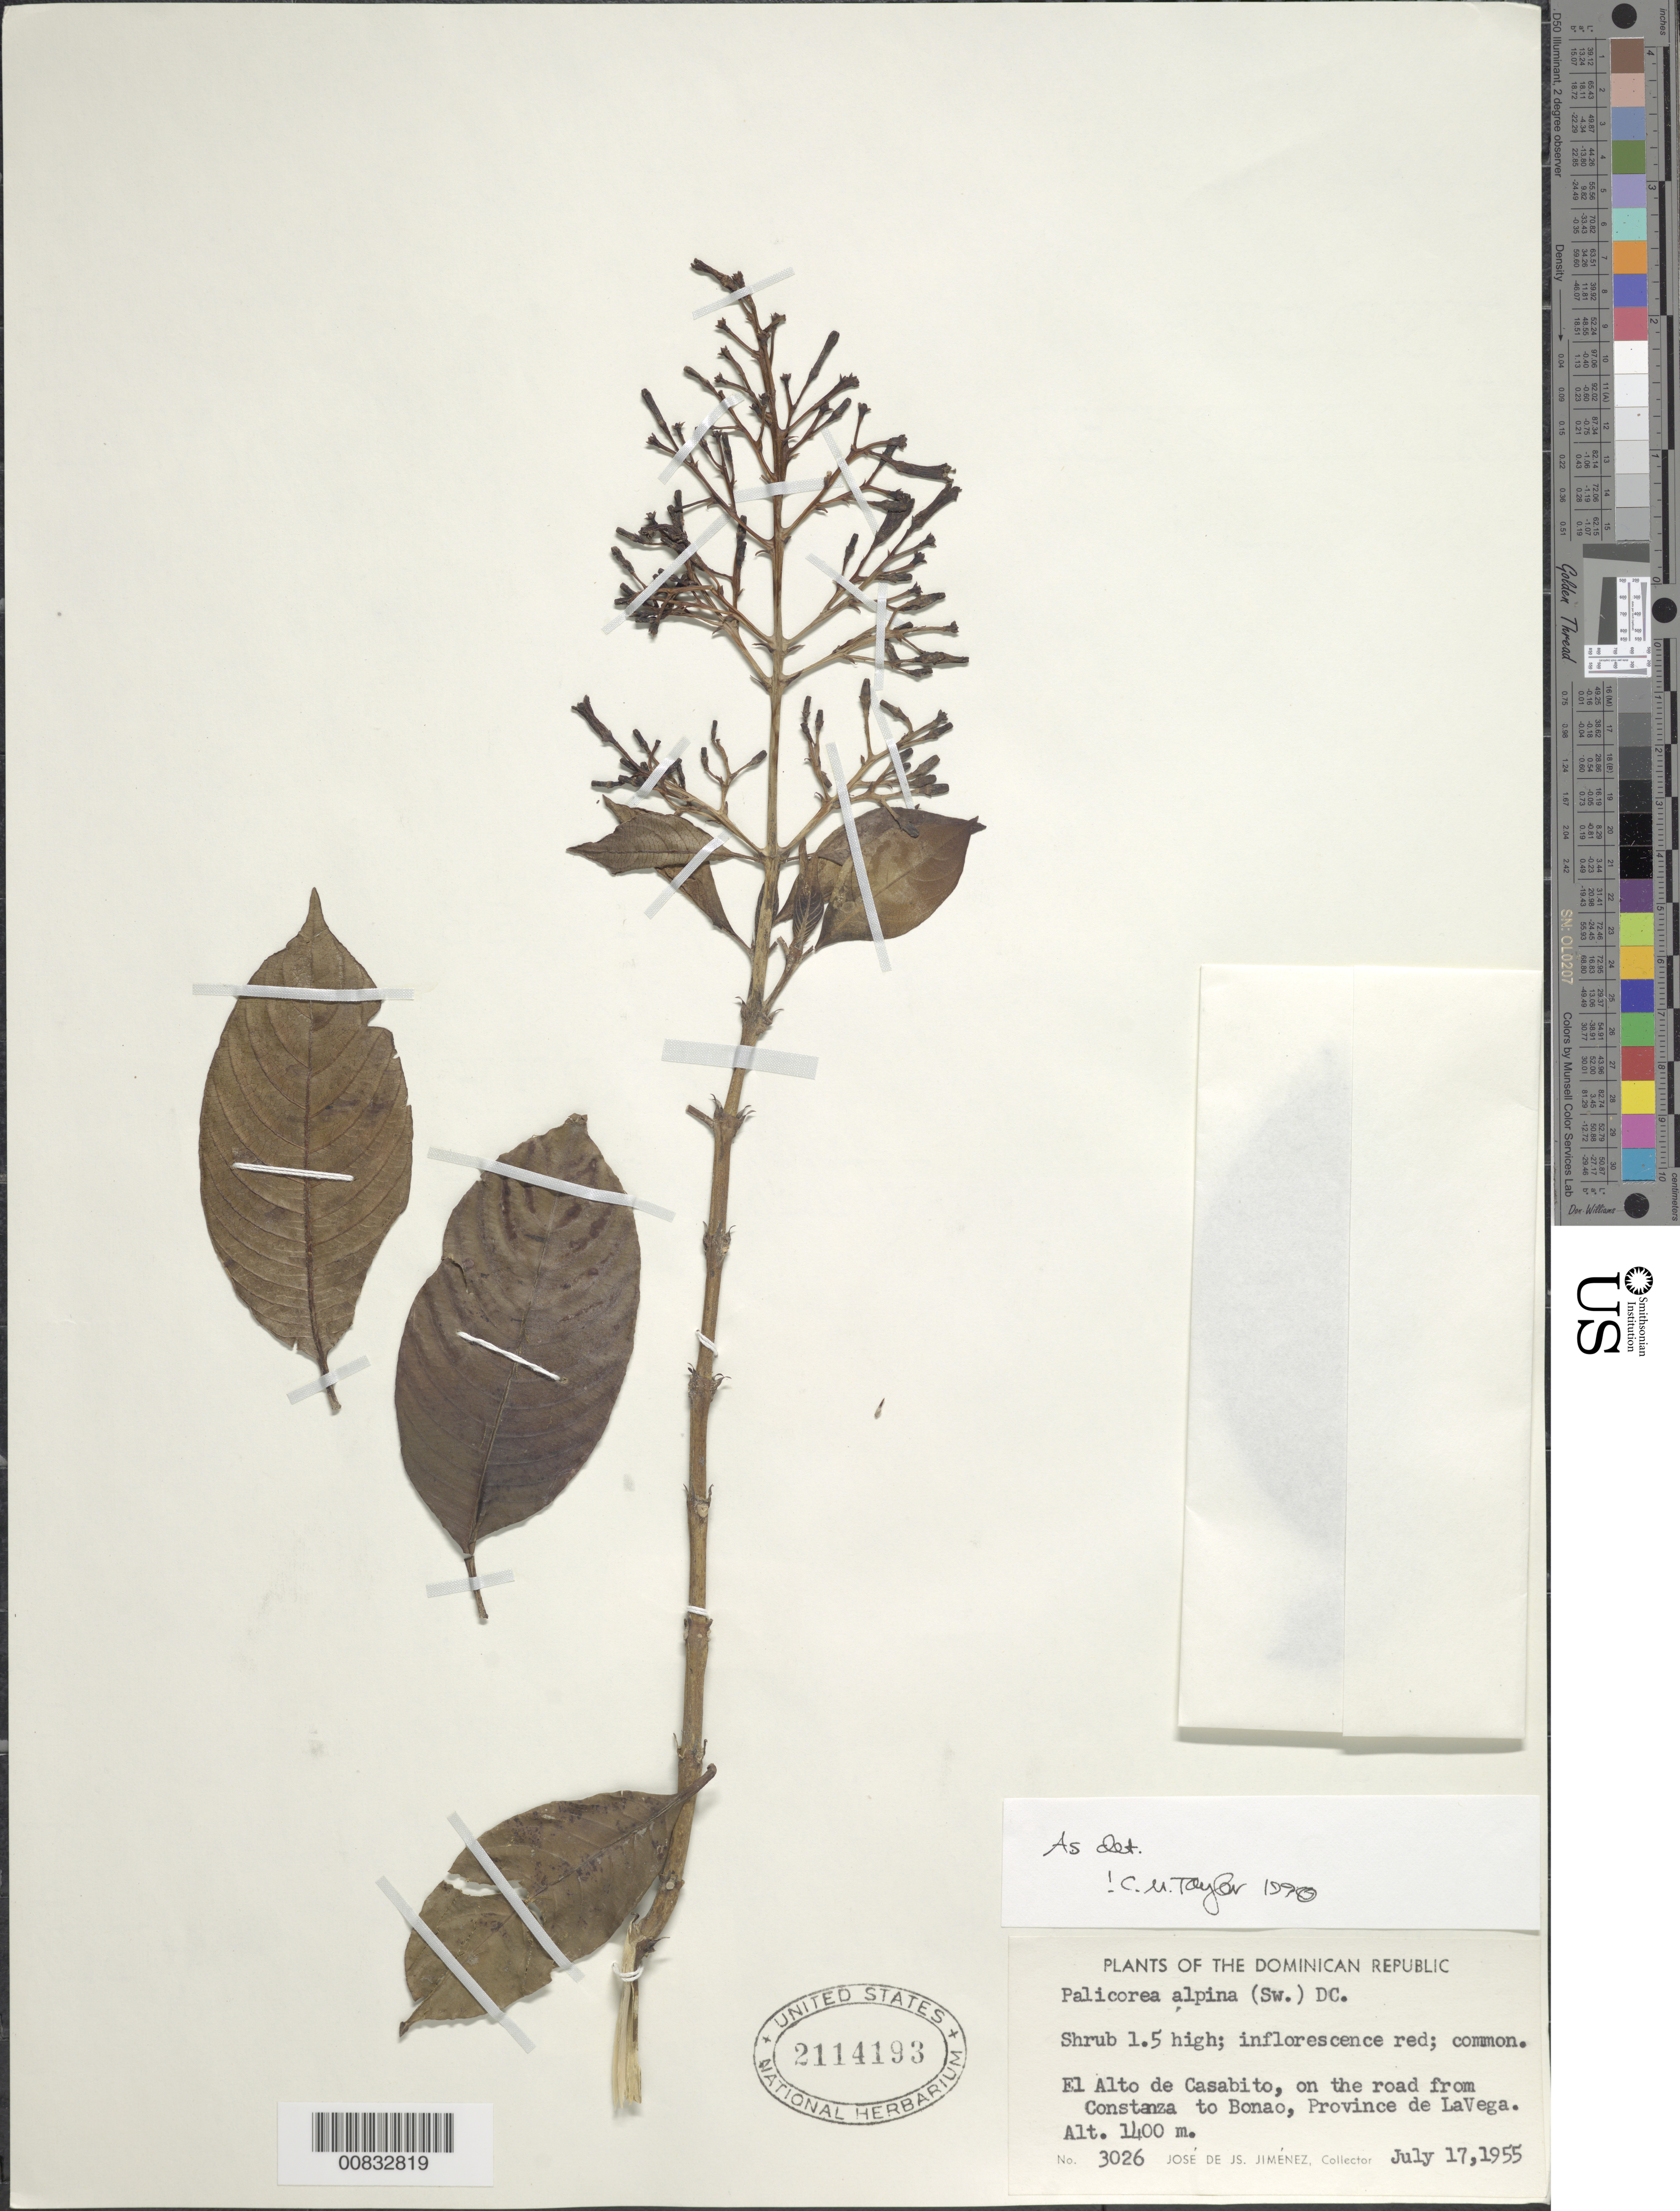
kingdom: Plantae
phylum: Tracheophyta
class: Magnoliopsida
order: Gentianales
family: Rubiaceae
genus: Palicourea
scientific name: Palicourea alpina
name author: (Sw.) DC.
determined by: Taylor, Charlotte M.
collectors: J. J. Jiménez Almonte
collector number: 3026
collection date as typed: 17 Jul 1955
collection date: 1955-07-17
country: Dominican Republic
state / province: La Vega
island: Hispaniola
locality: El Alto de Casabito, on the road from Constanza to Bonao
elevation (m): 1400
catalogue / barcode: US 2114193